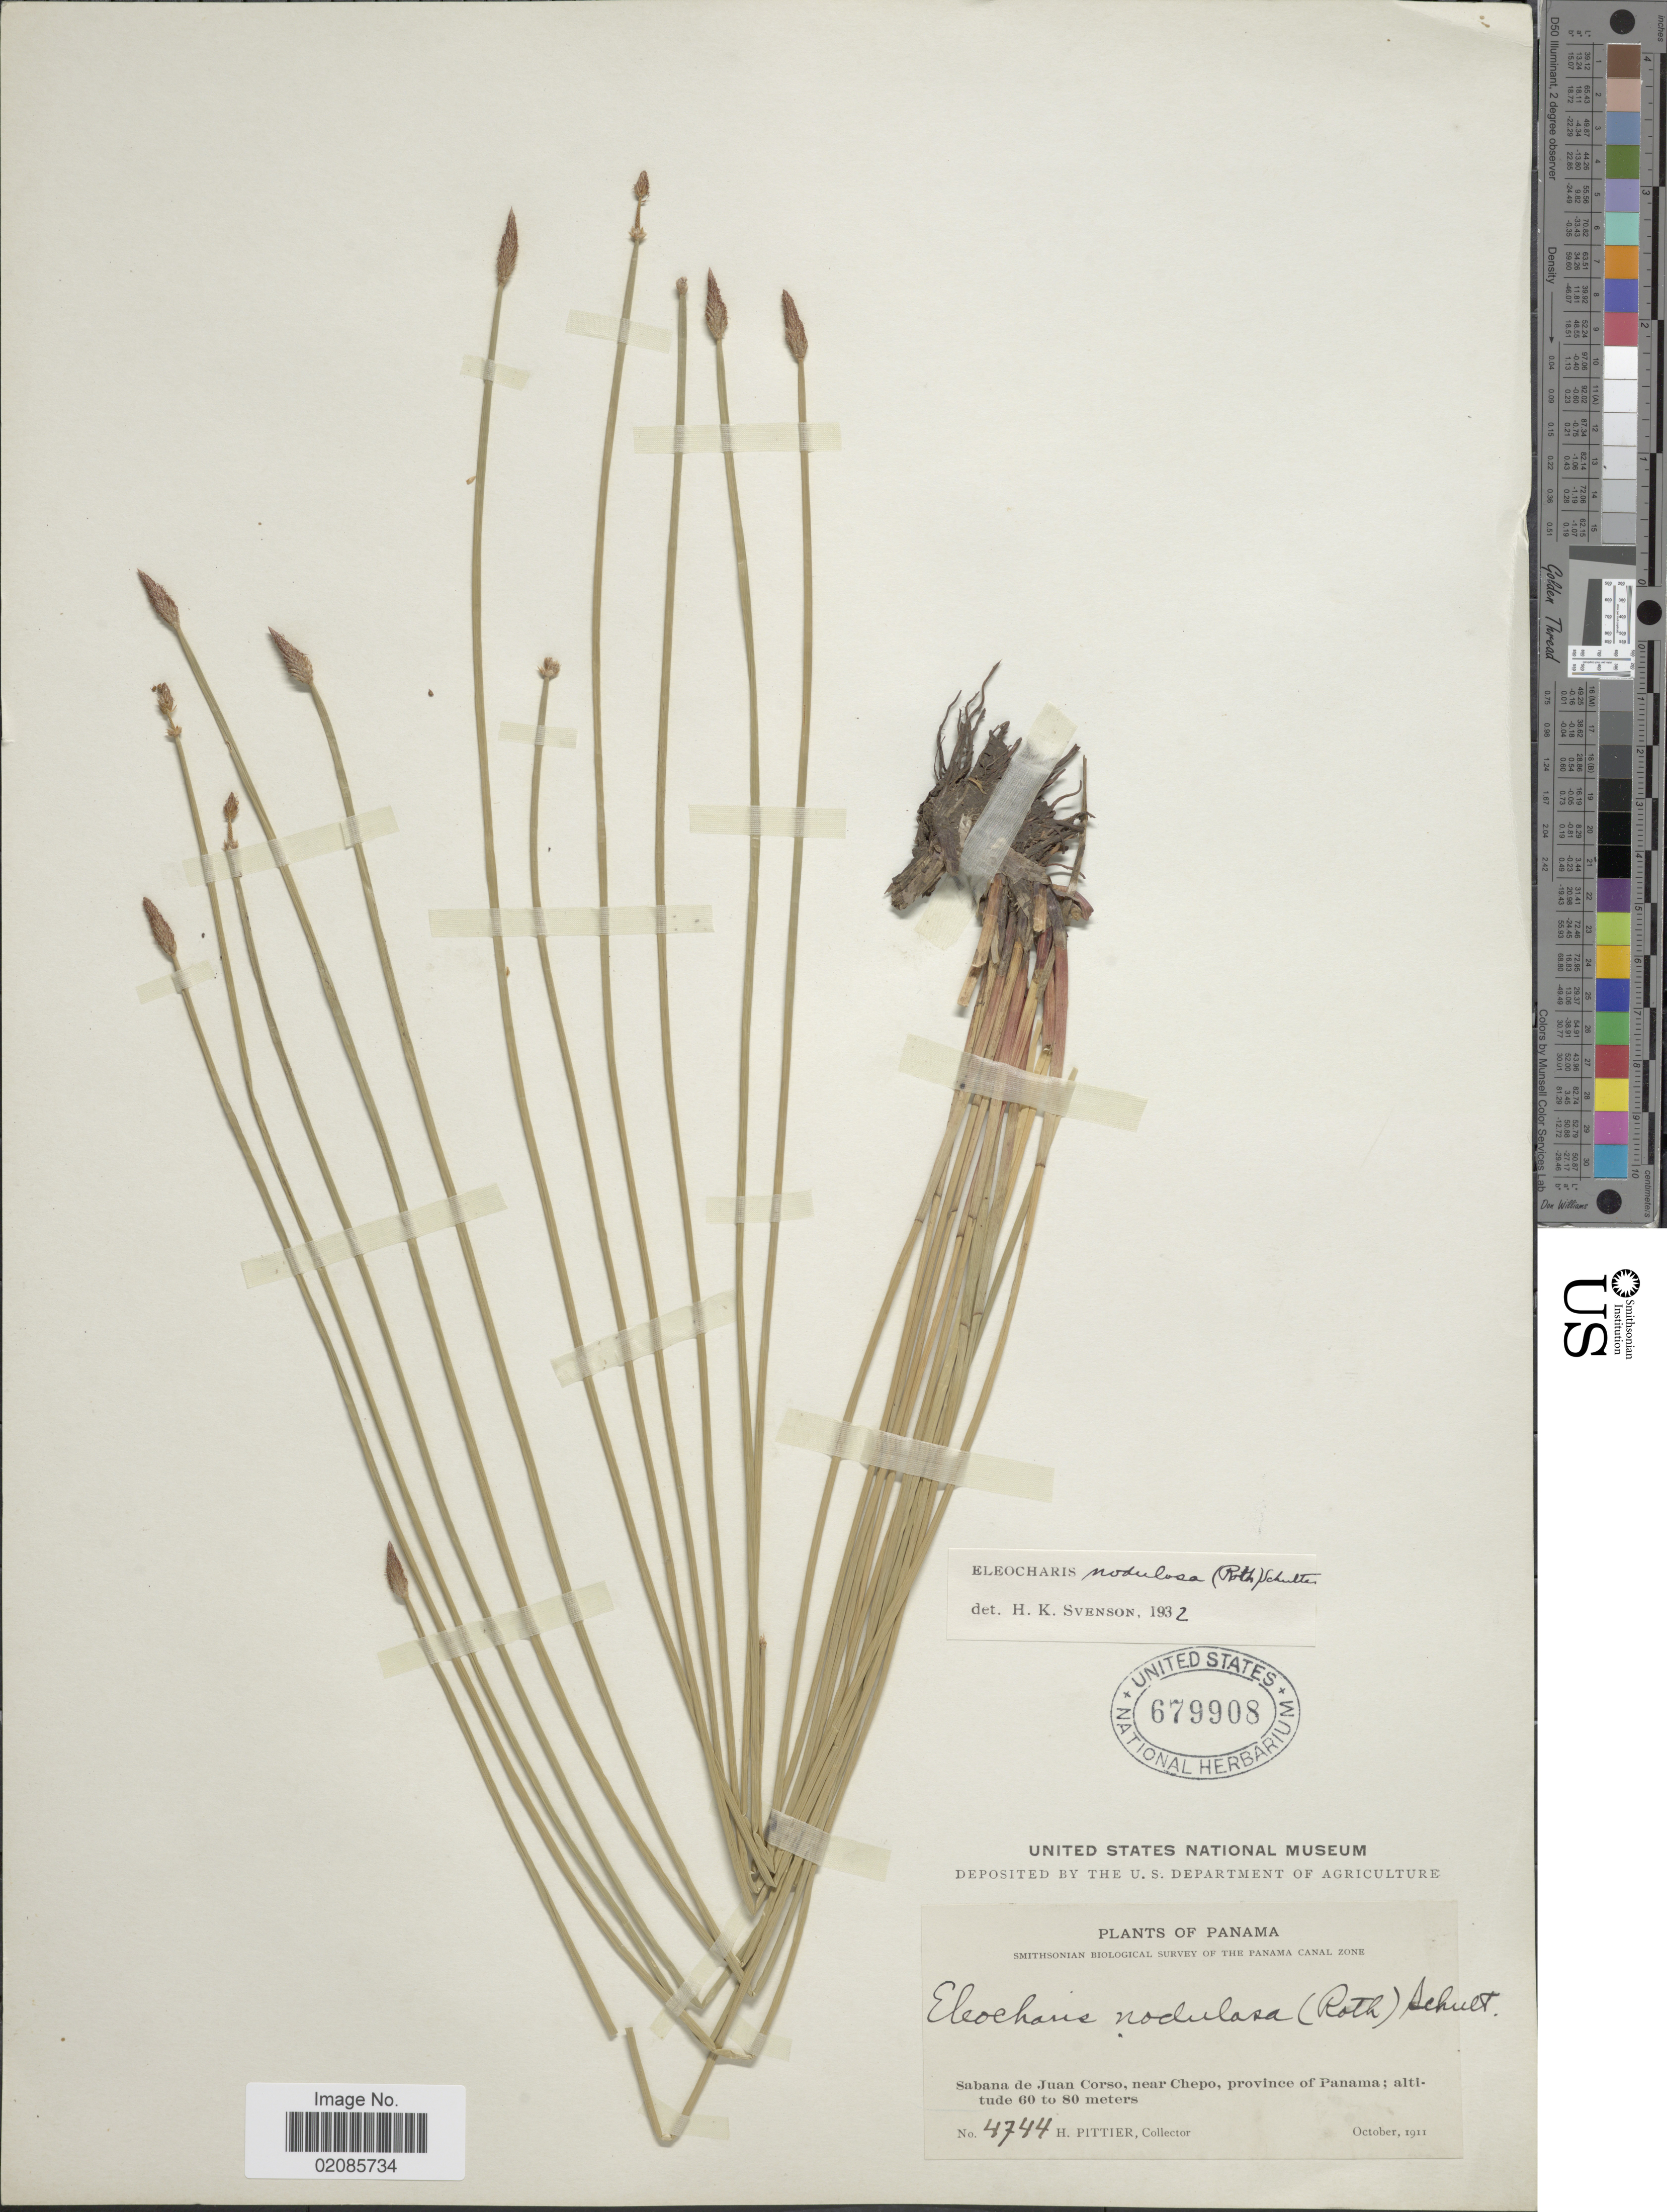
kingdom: Plantae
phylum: Tracheophyta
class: Liliopsida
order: Poales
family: Cyperaceae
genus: Eleocharis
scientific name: Eleocharis montana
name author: (Kunth) Roem. & Schult.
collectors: H. F. Pittier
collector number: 4744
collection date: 1911-10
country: Panama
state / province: Panamá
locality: Sabana de Juan Corso, near Chepo, Canal Zone.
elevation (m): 60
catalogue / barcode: US 679908